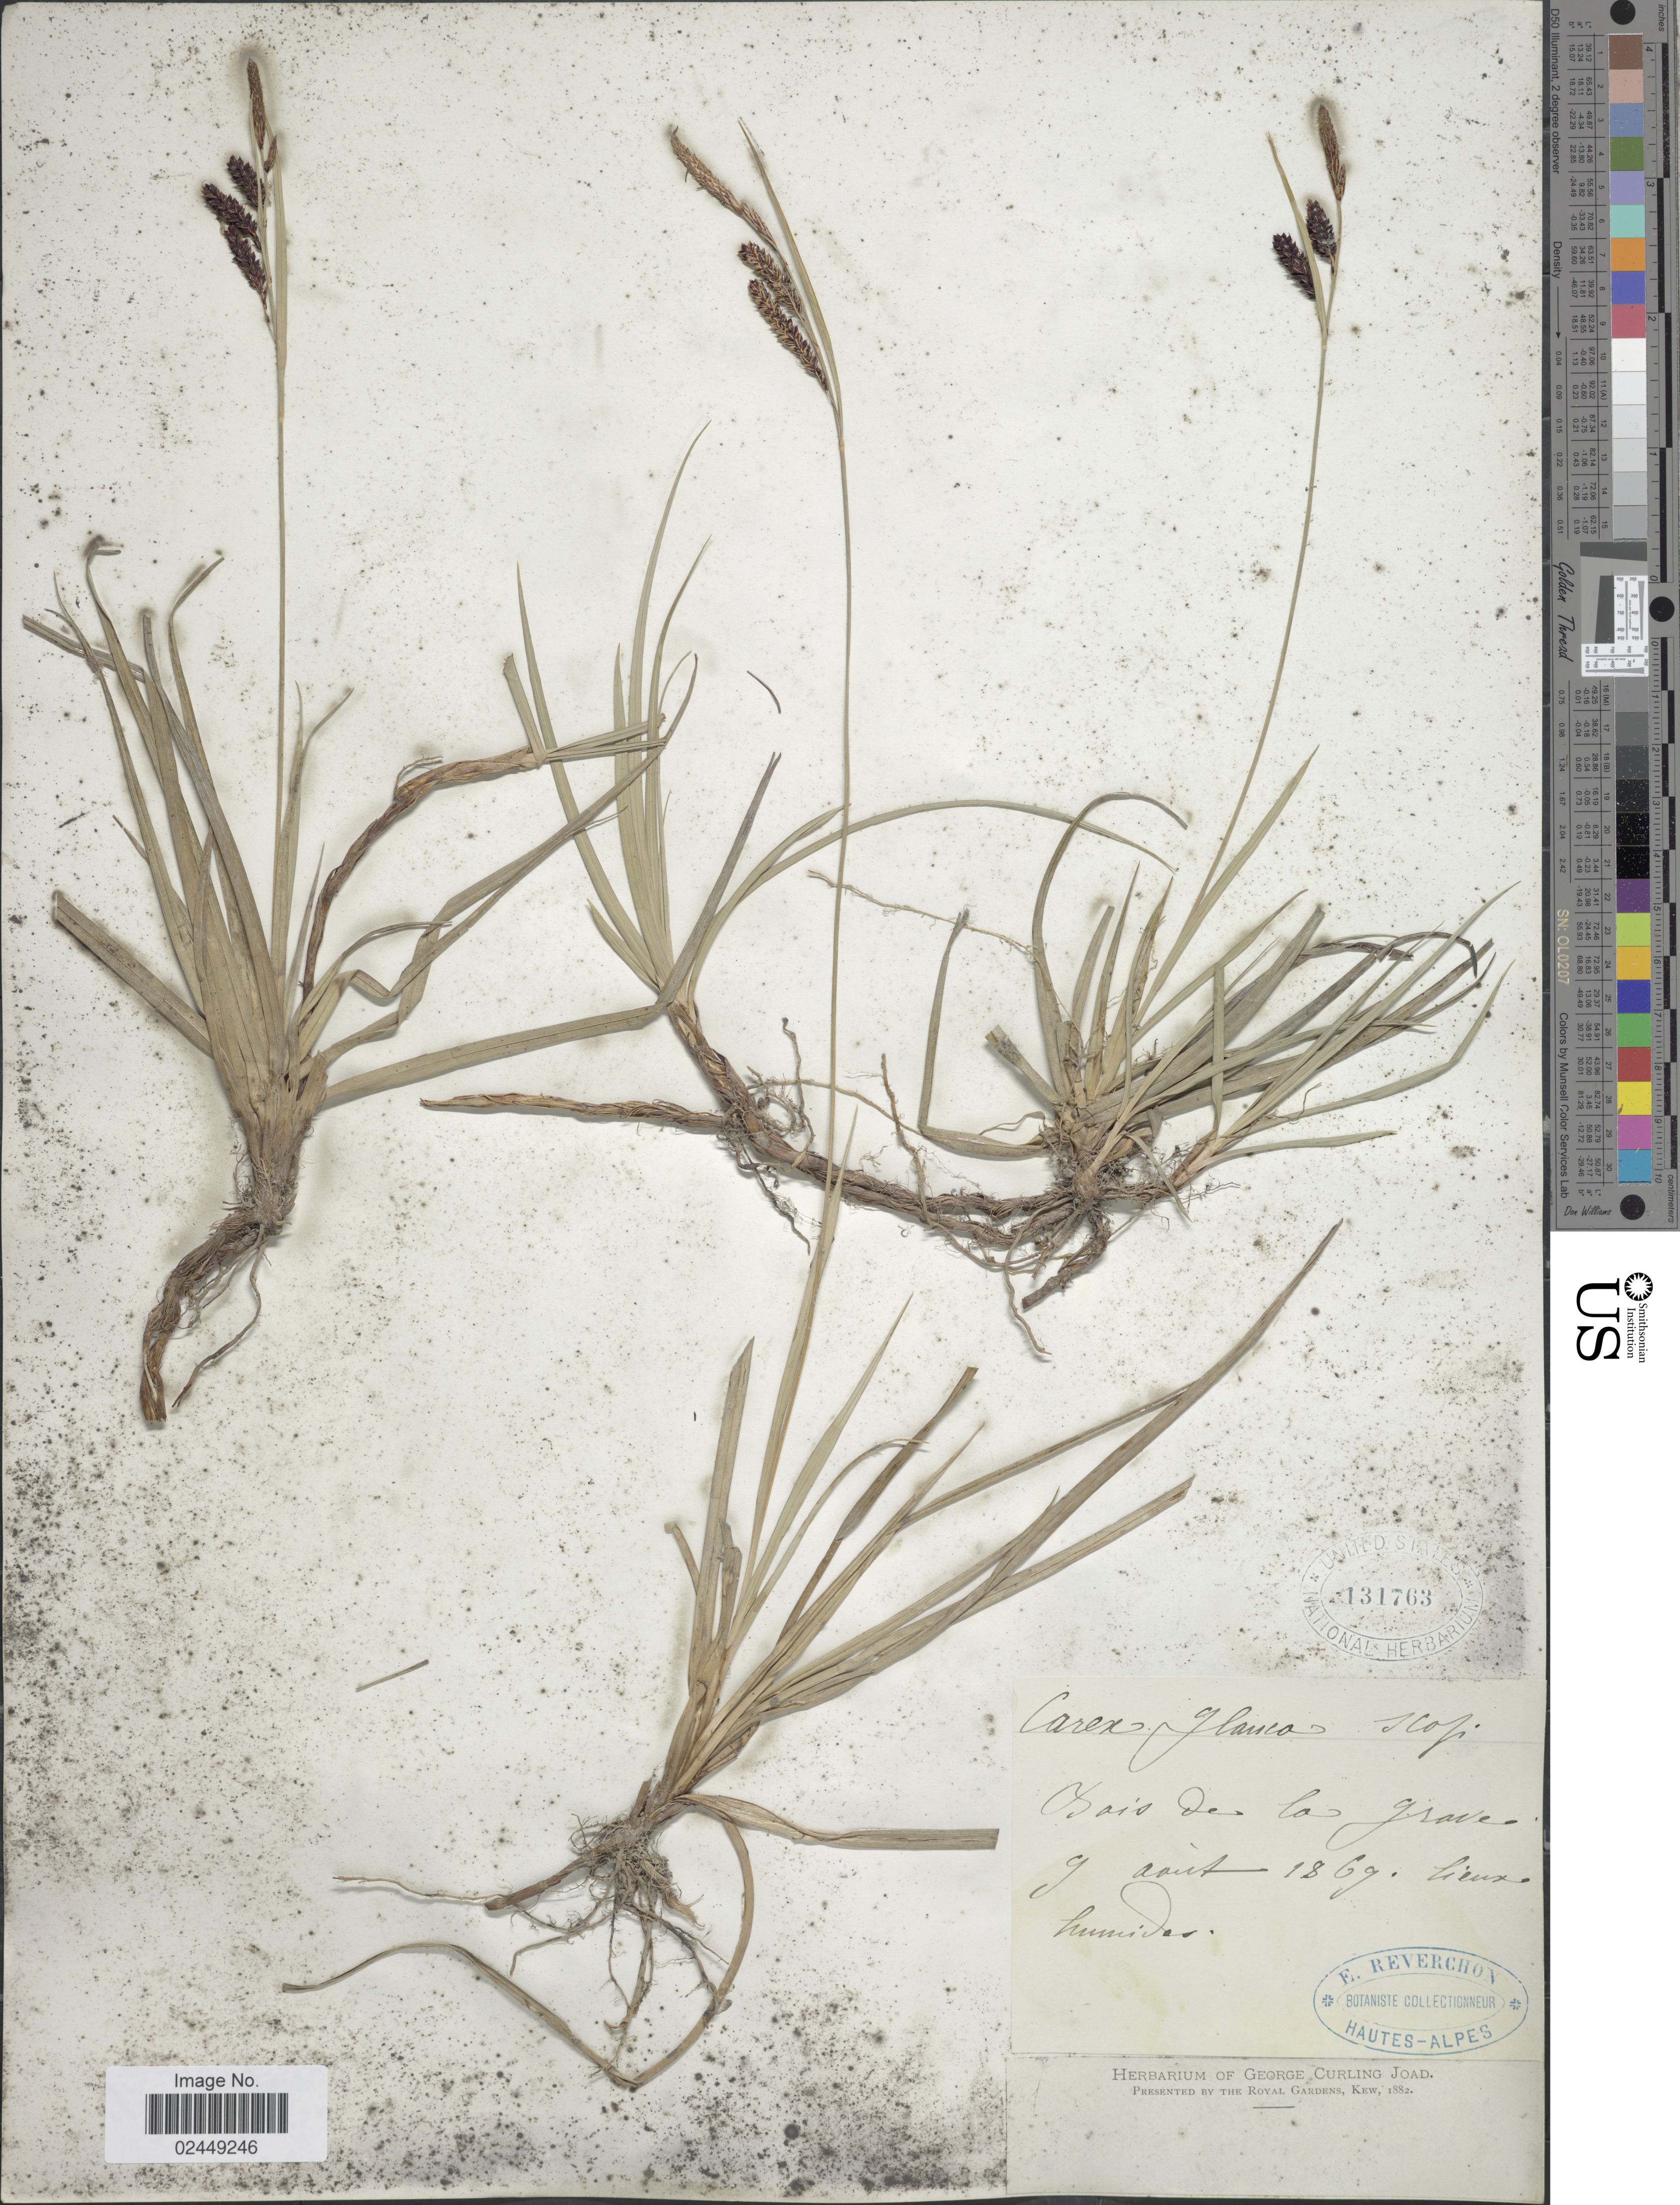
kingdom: Plantae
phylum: Tracheophyta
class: Liliopsida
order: Poales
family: Cyperaceae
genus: Carex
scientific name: Carex flacca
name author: Schreb.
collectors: ex herb. George Curling Joad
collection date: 1869-08-09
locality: Sais de la graves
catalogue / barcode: US 131763